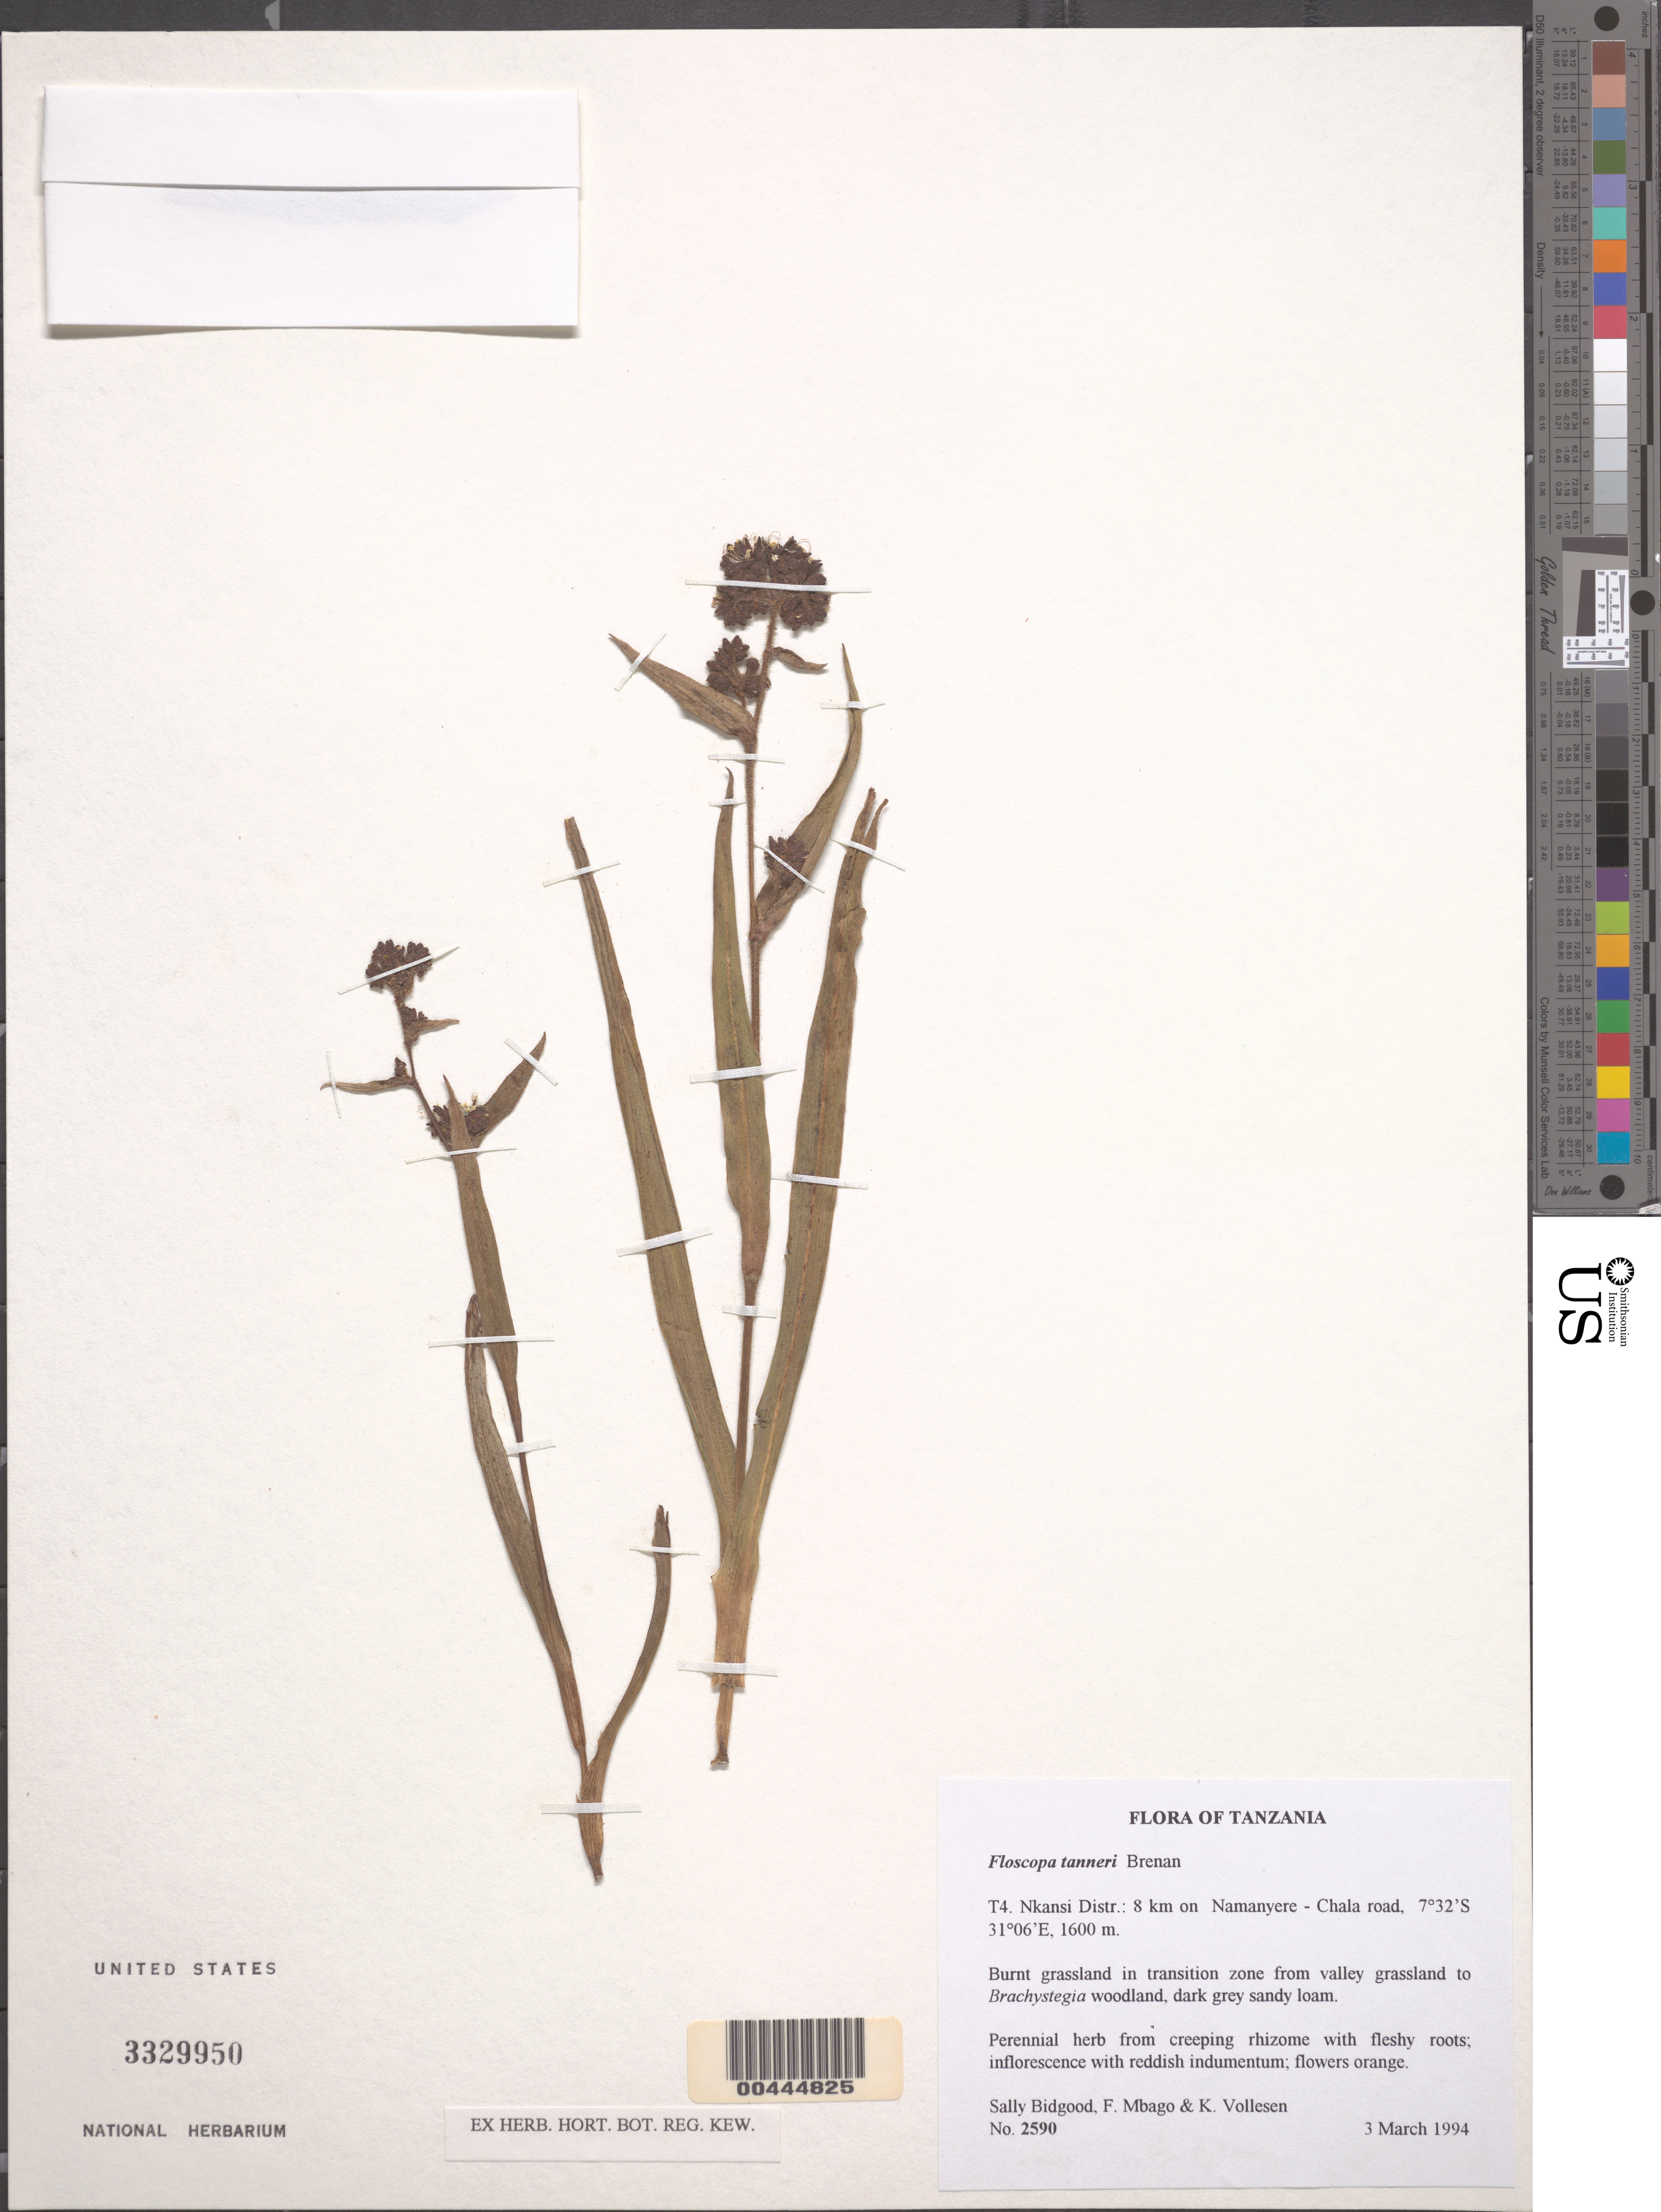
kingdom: Plantae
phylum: Tracheophyta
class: Liliopsida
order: Commelinales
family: Commelinaceae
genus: Floscopa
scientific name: Floscopa tanneri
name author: Brenan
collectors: G. Bidgood, F. Mbago & K. Vollesen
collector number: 2590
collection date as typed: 03 Mar 1994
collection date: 1994-03-03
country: Tanzania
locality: T4, nkansi dist, namanyere-chala road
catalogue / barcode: US 3329950